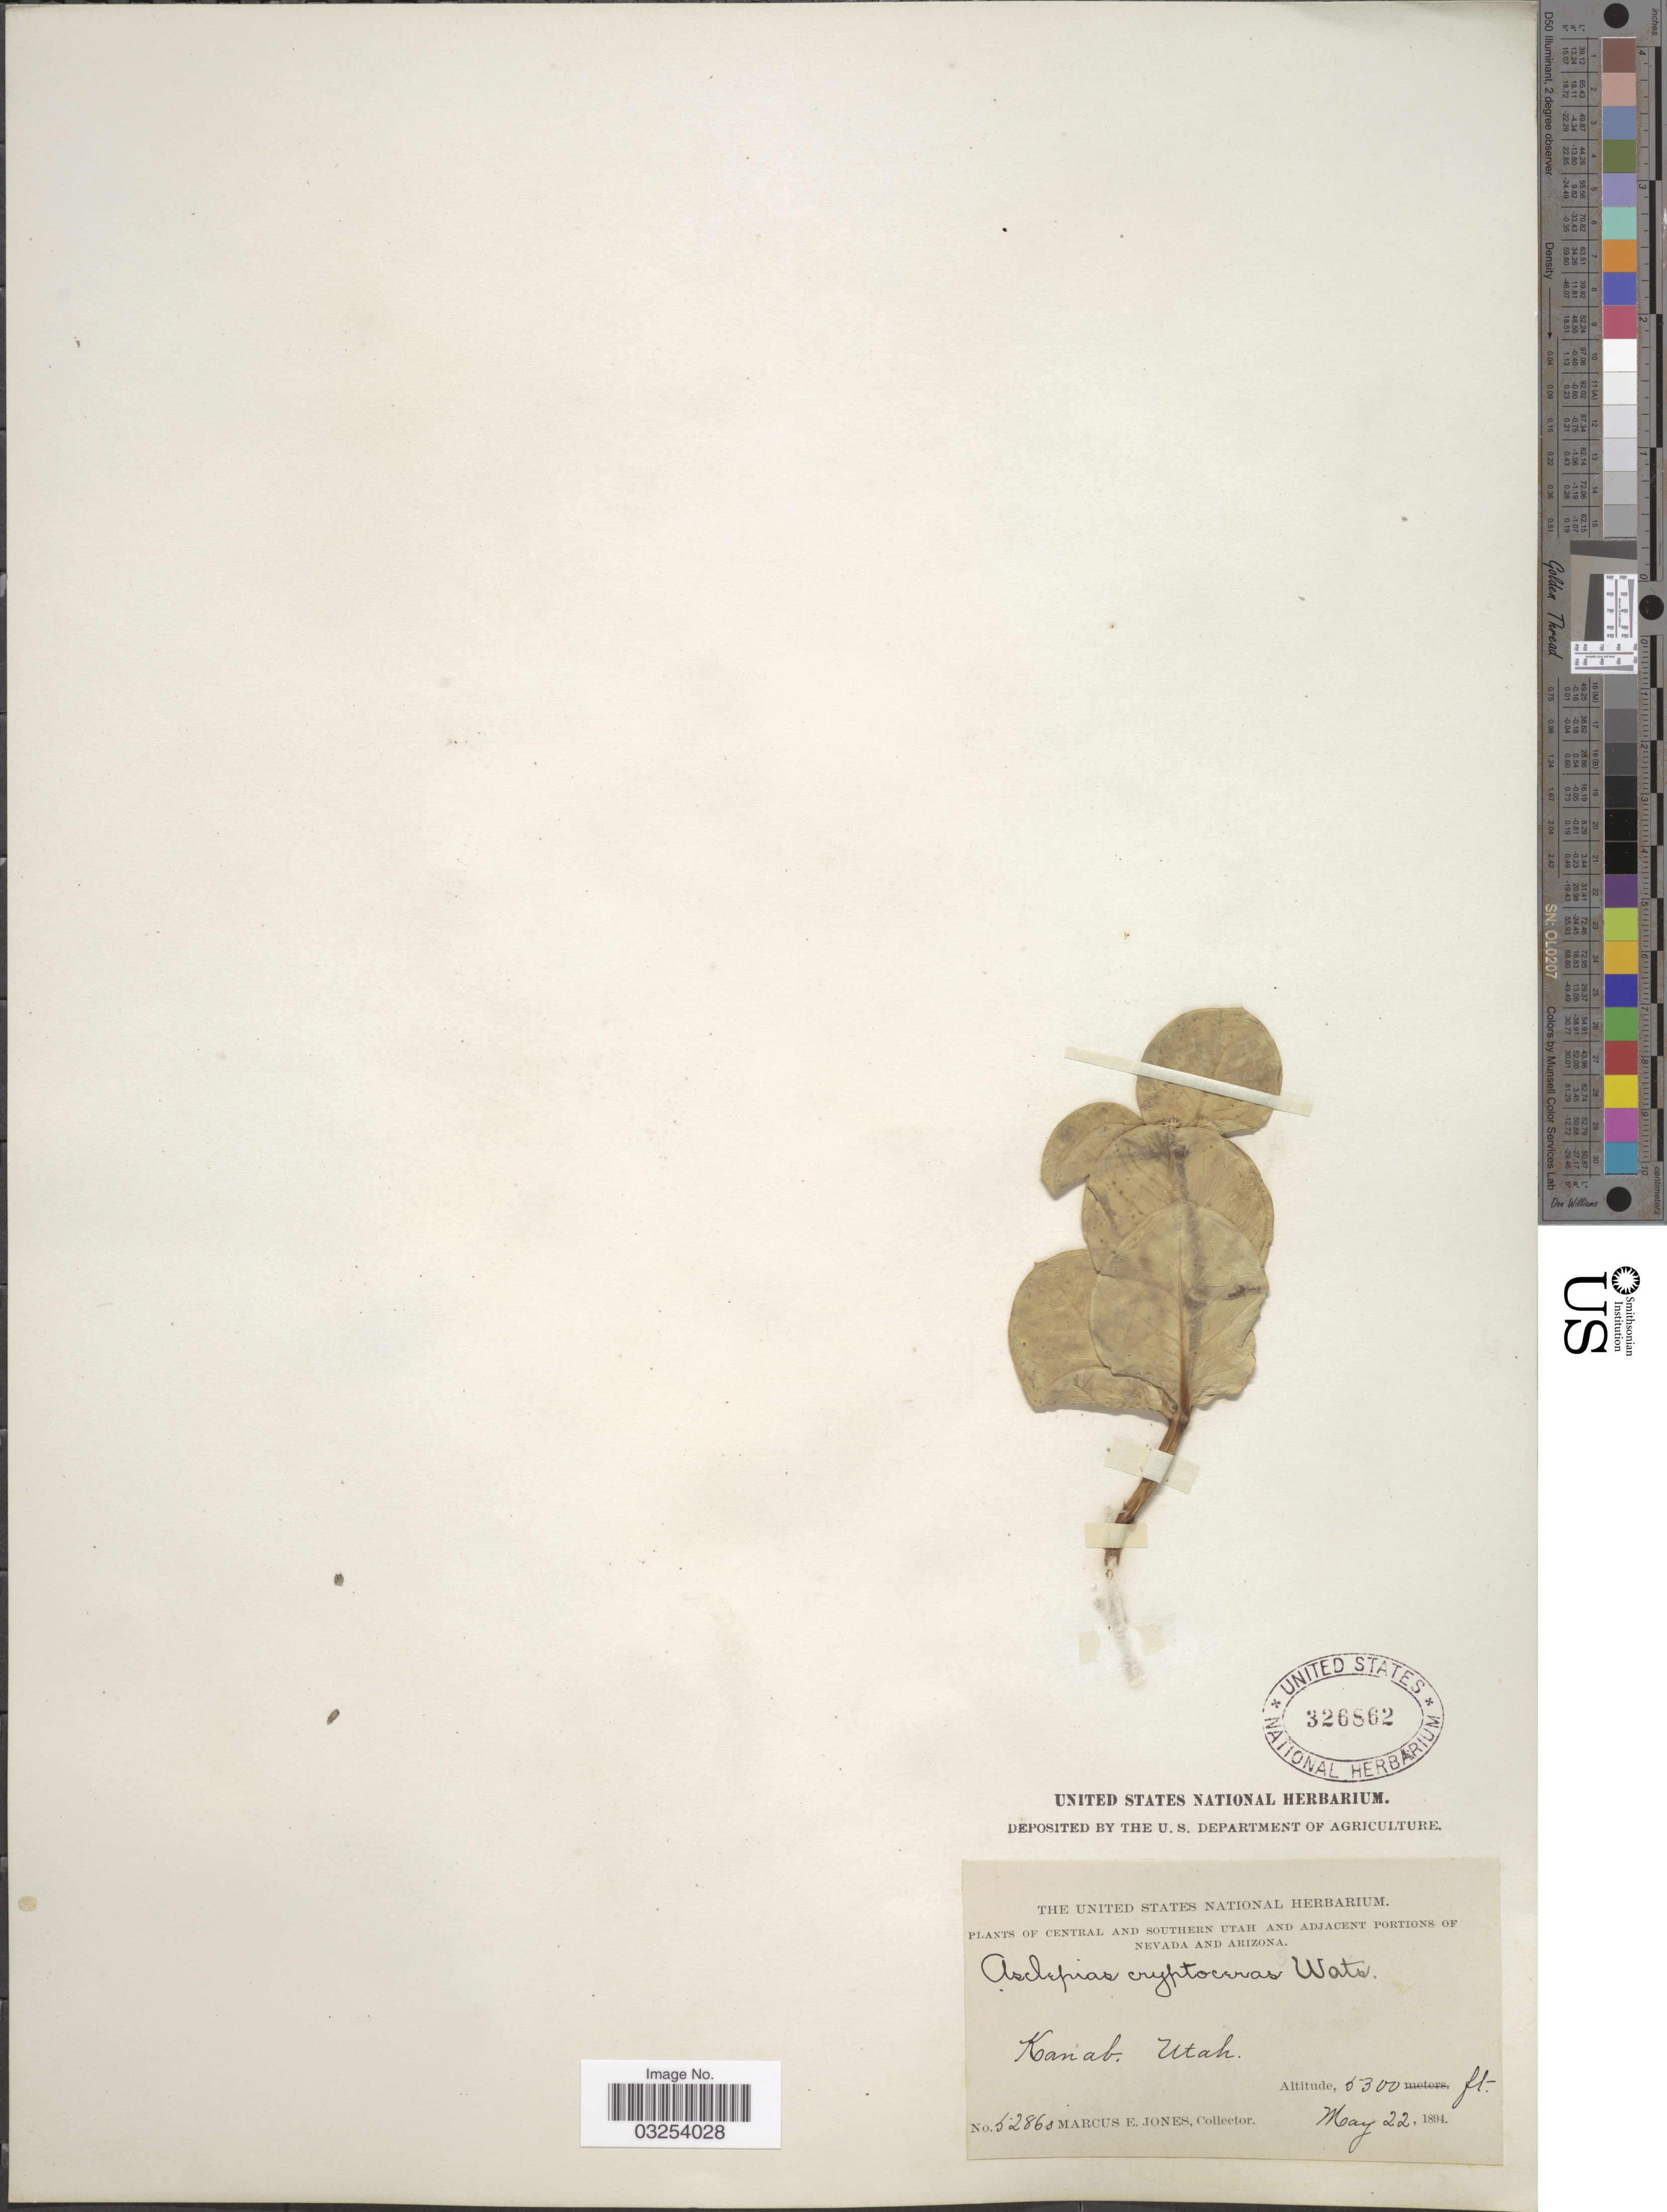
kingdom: Plantae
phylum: Tracheophyta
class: Magnoliopsida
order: Gentianales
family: Apocynaceae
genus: Asclepias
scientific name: Asclepias cryptoceras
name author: S. Watson in C. King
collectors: M. E. Jones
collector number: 52860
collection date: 1894-05-22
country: United States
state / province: Utah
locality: Central and Southern Utah. Kanab.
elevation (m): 1615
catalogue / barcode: US 326862